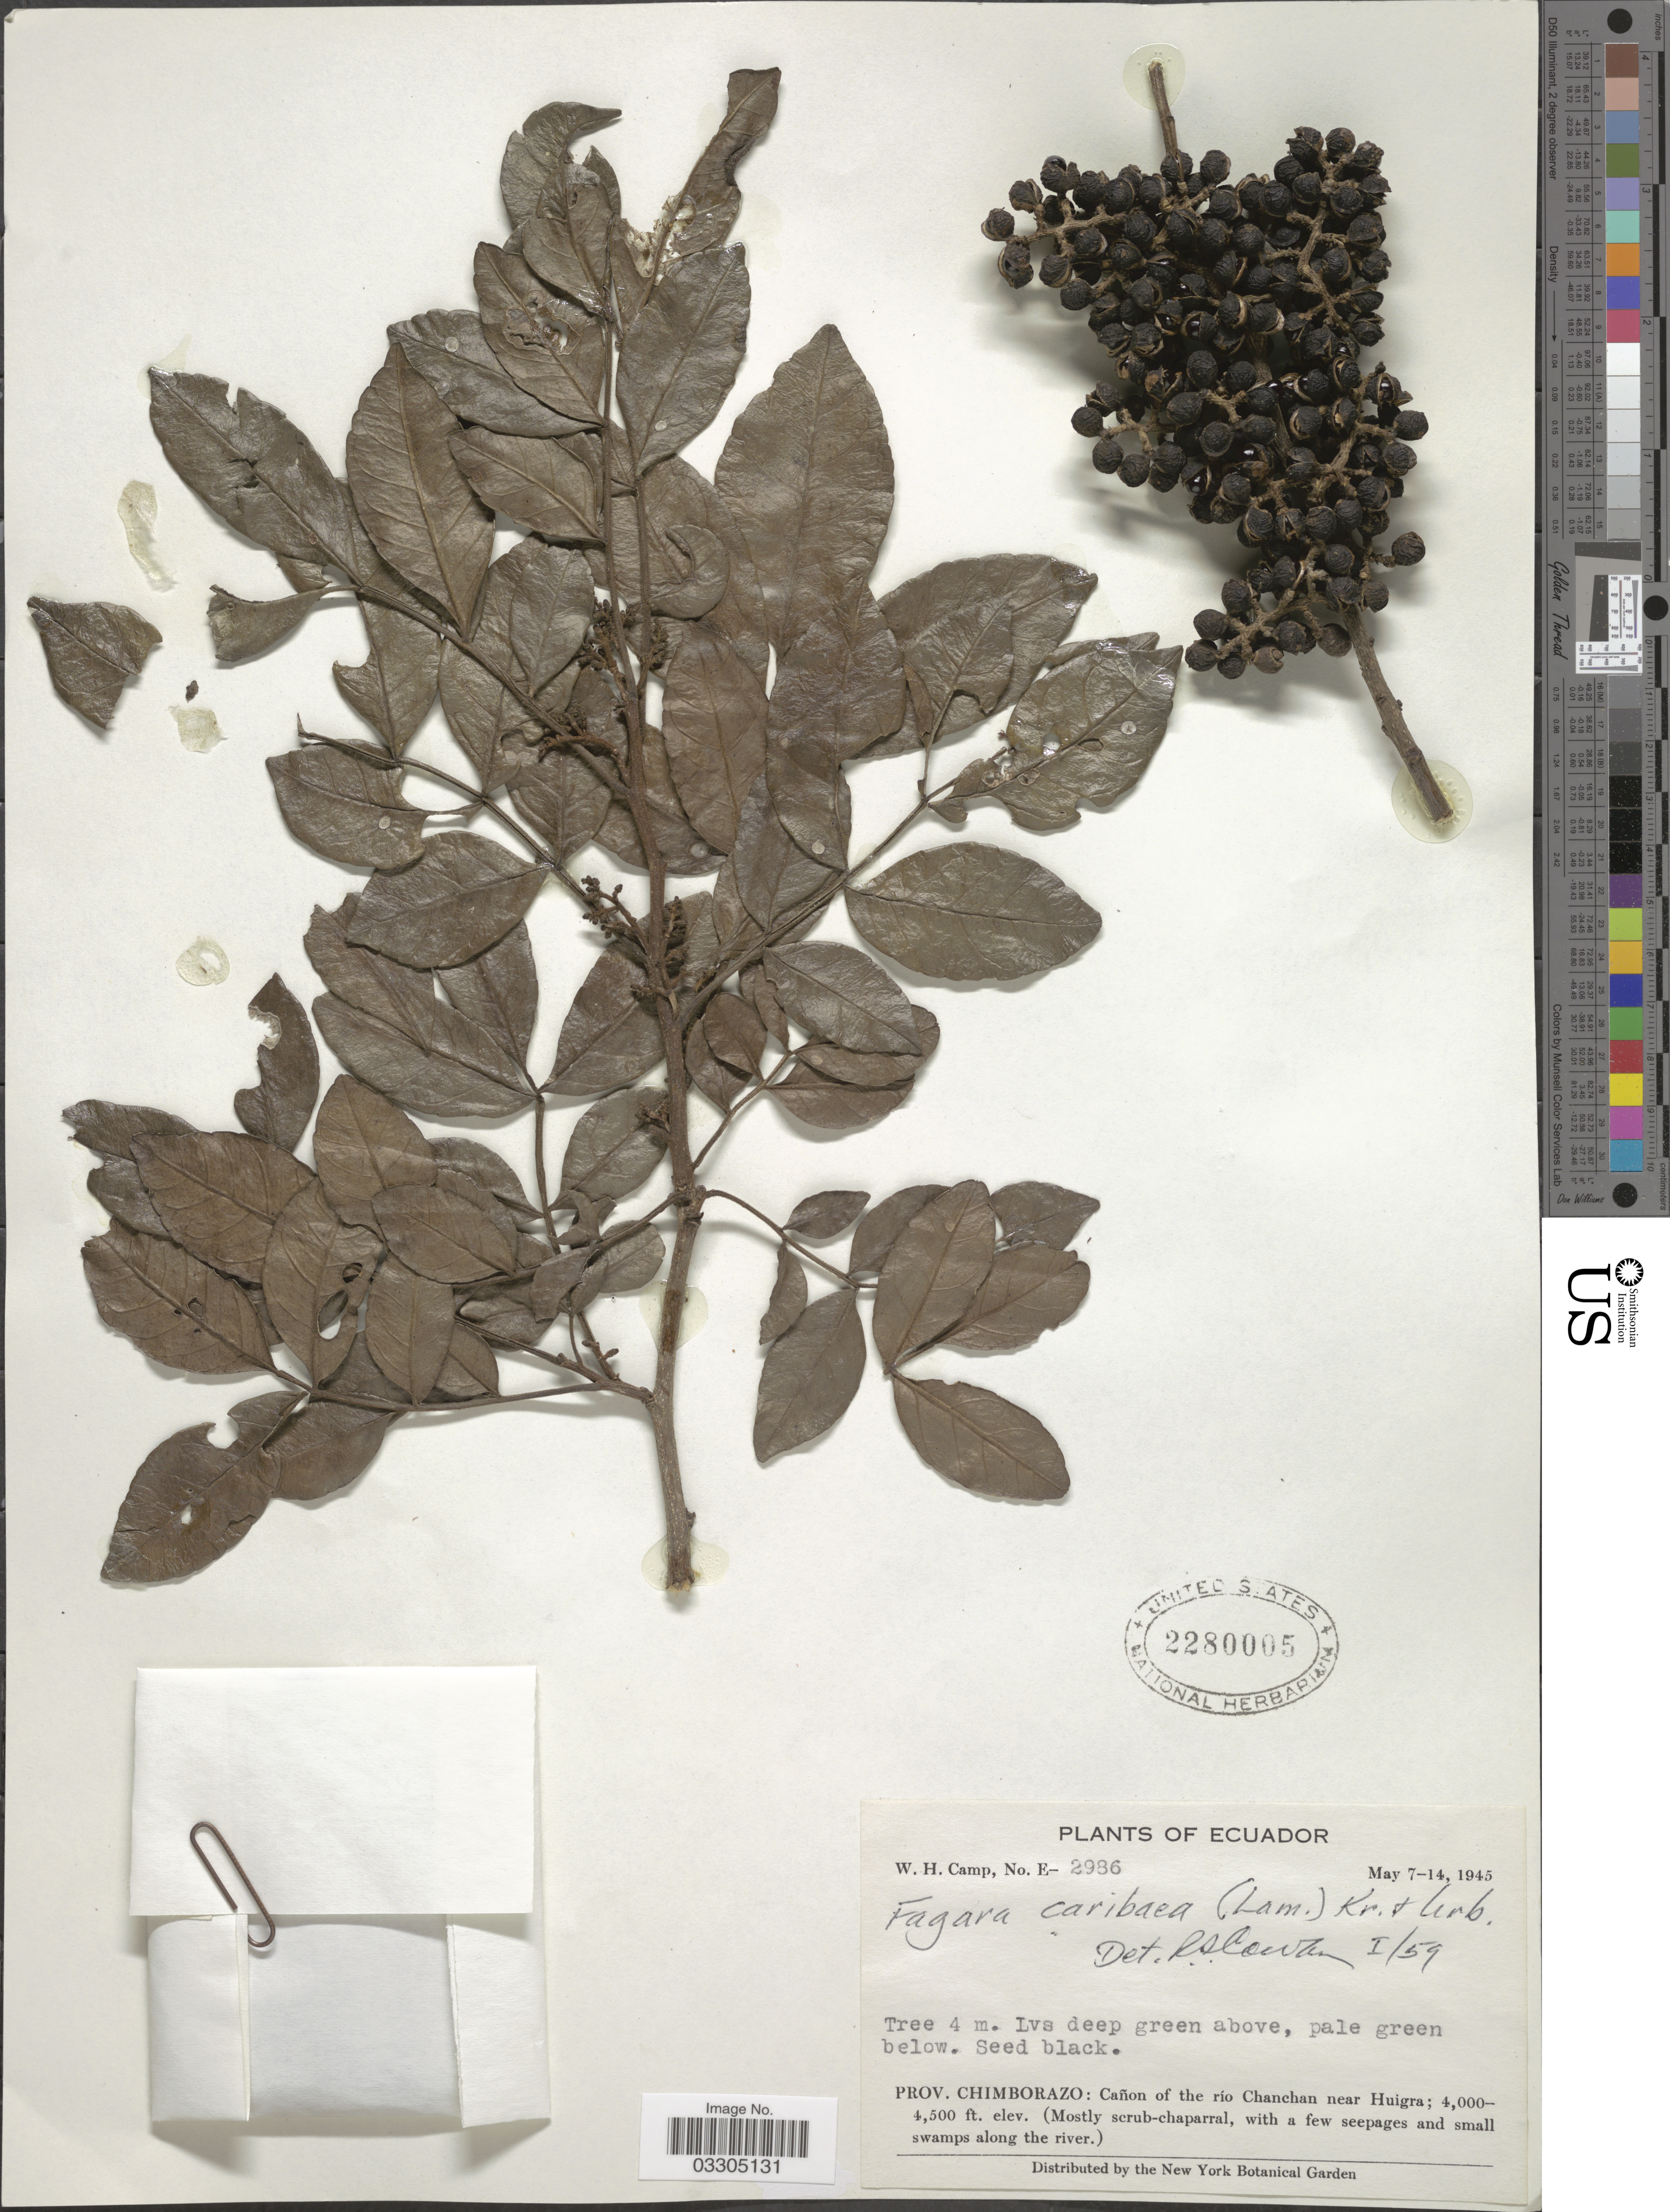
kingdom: Plantae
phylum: Tracheophyta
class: Magnoliopsida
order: Sapindales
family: Rutaceae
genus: Zanthoxylum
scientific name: Zanthoxylum caribaeum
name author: Lam.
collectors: W. H. Camp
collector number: E-2986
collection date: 1945-05-07/1945-05-14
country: Ecuador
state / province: Chimborazo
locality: Cañon of the río Chanchan near Huigra.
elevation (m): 1219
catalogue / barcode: US 2280005